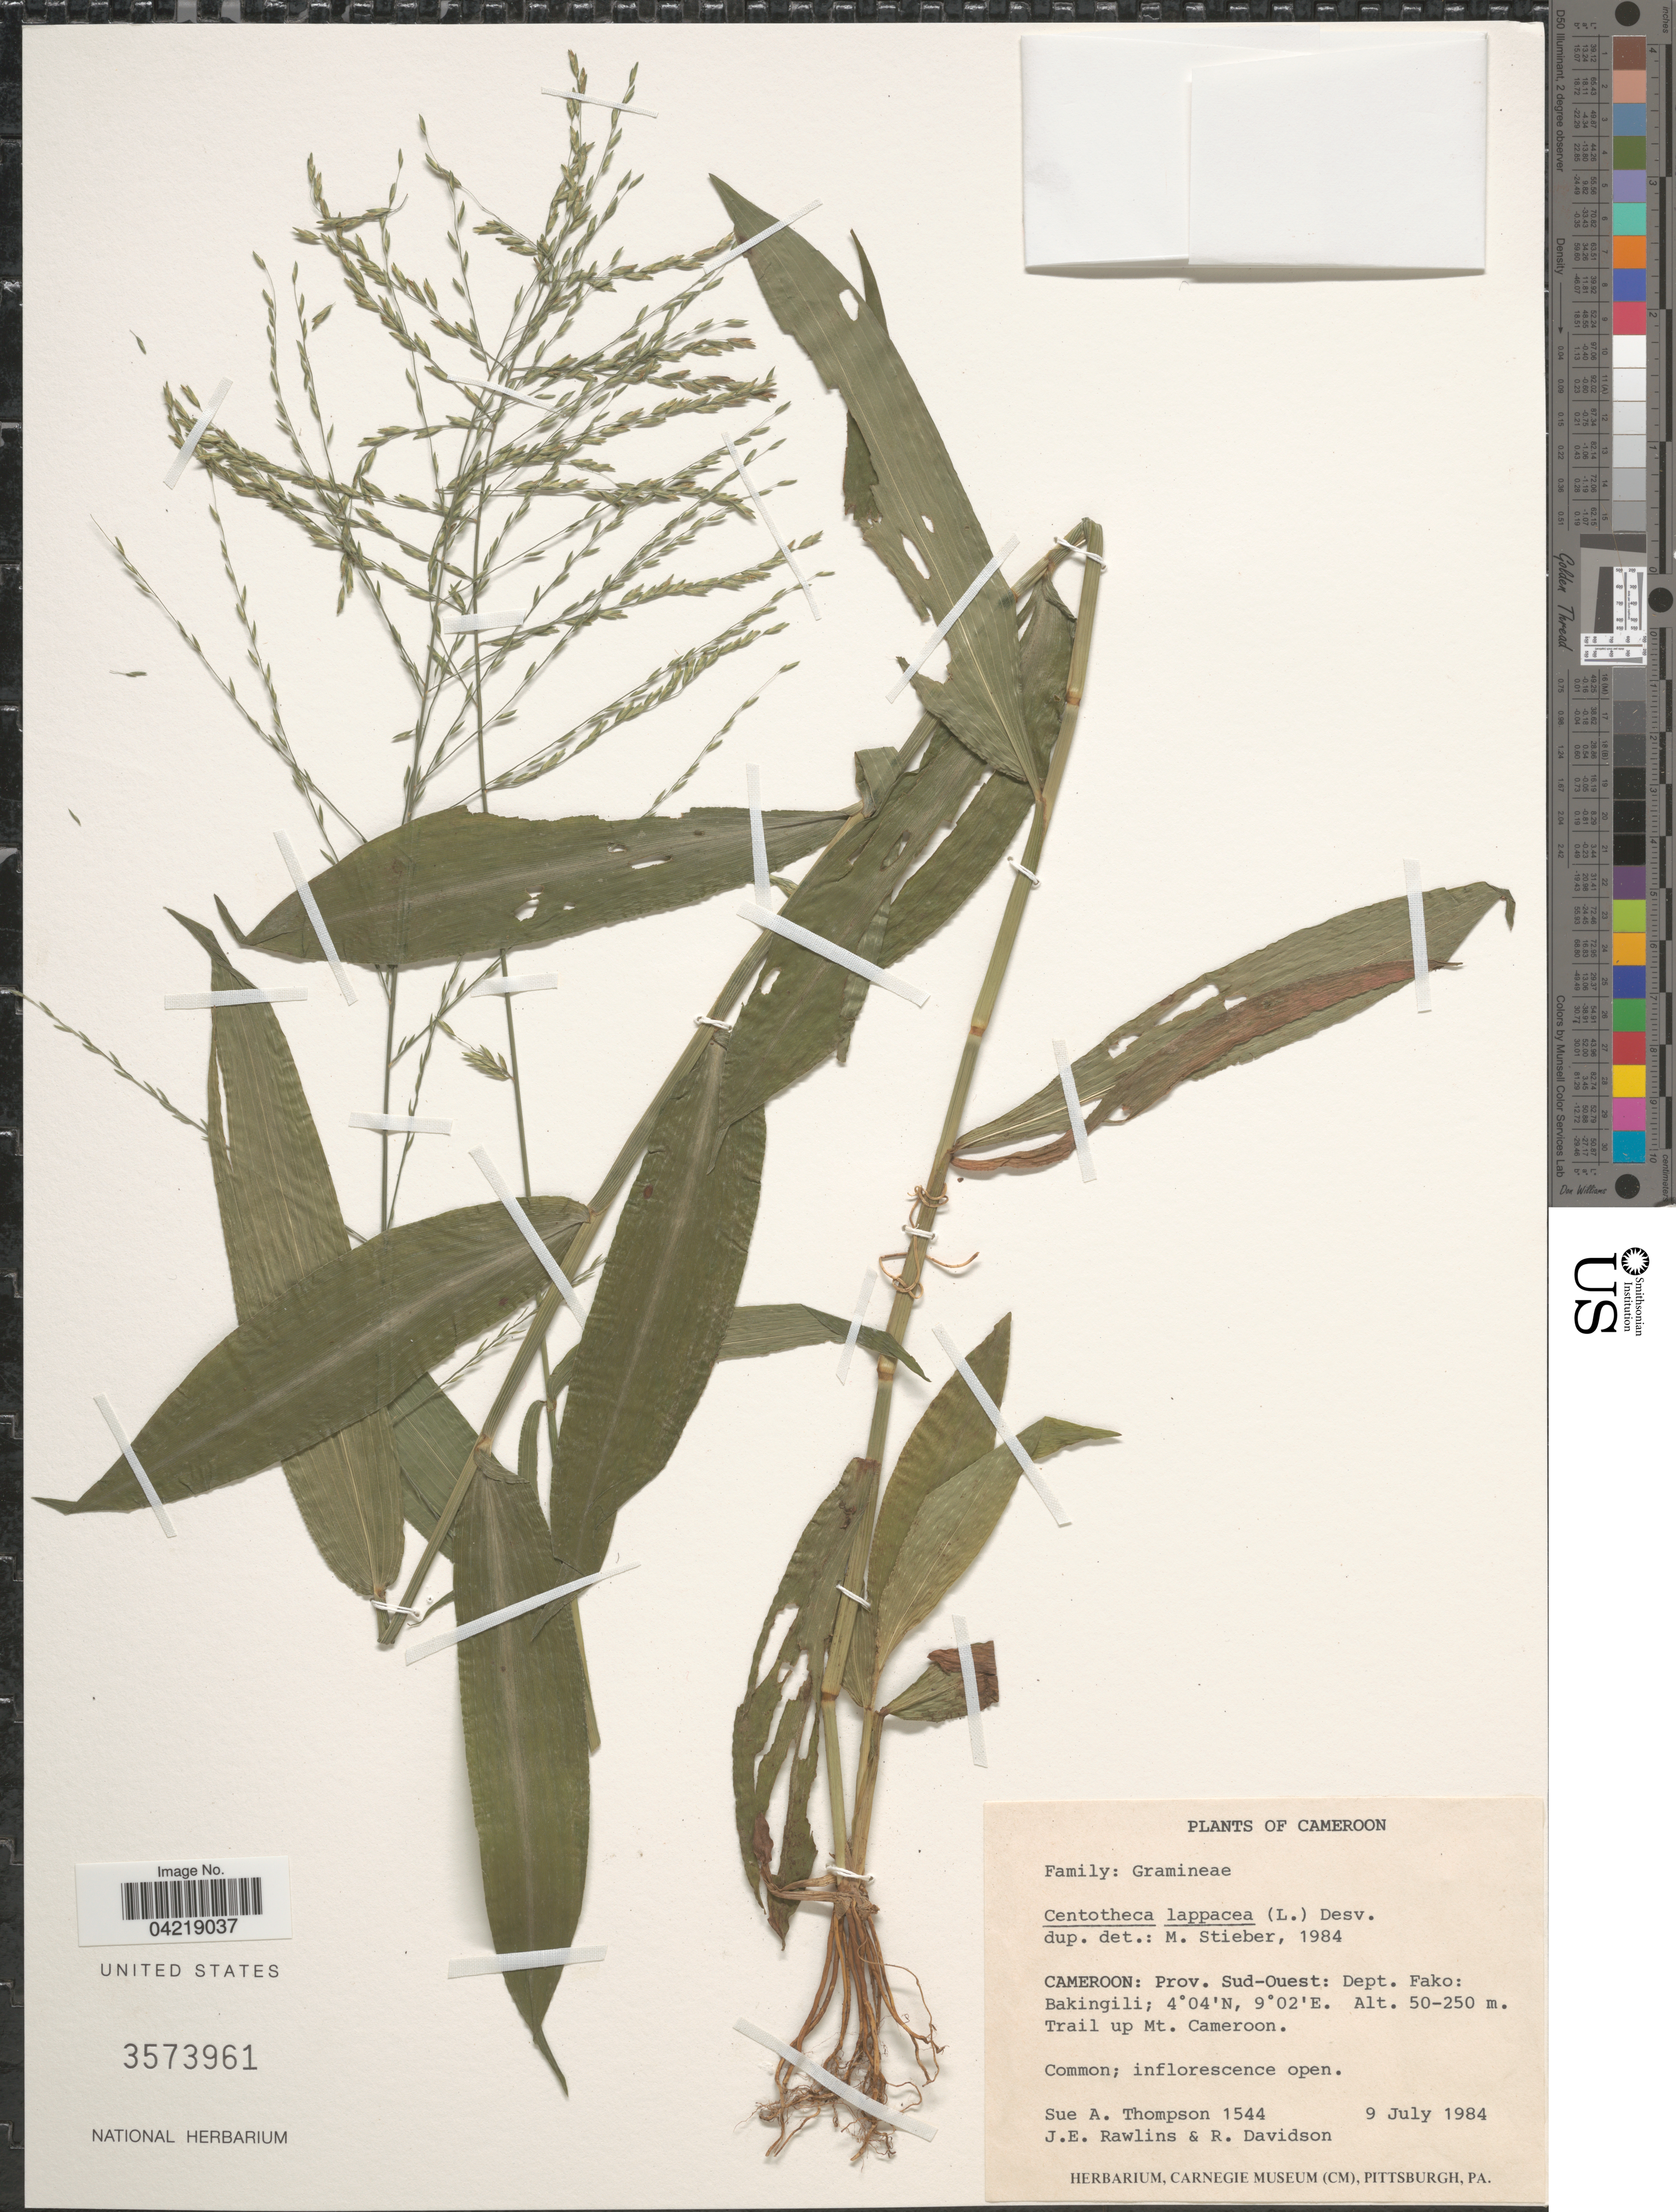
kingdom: Plantae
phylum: Tracheophyta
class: Liliopsida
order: Poales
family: Poaceae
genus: Centotheca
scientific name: Centotheca lappacea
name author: (L.) Desv.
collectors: S. A. Thompson, J. Rawlins & R. Davidson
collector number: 1544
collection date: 1984-07-09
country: Cameroon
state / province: Sud-Ouest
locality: Dept. Fako: Bakingili. Trail up Mt. Cameroon.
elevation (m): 50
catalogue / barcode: US 3573961